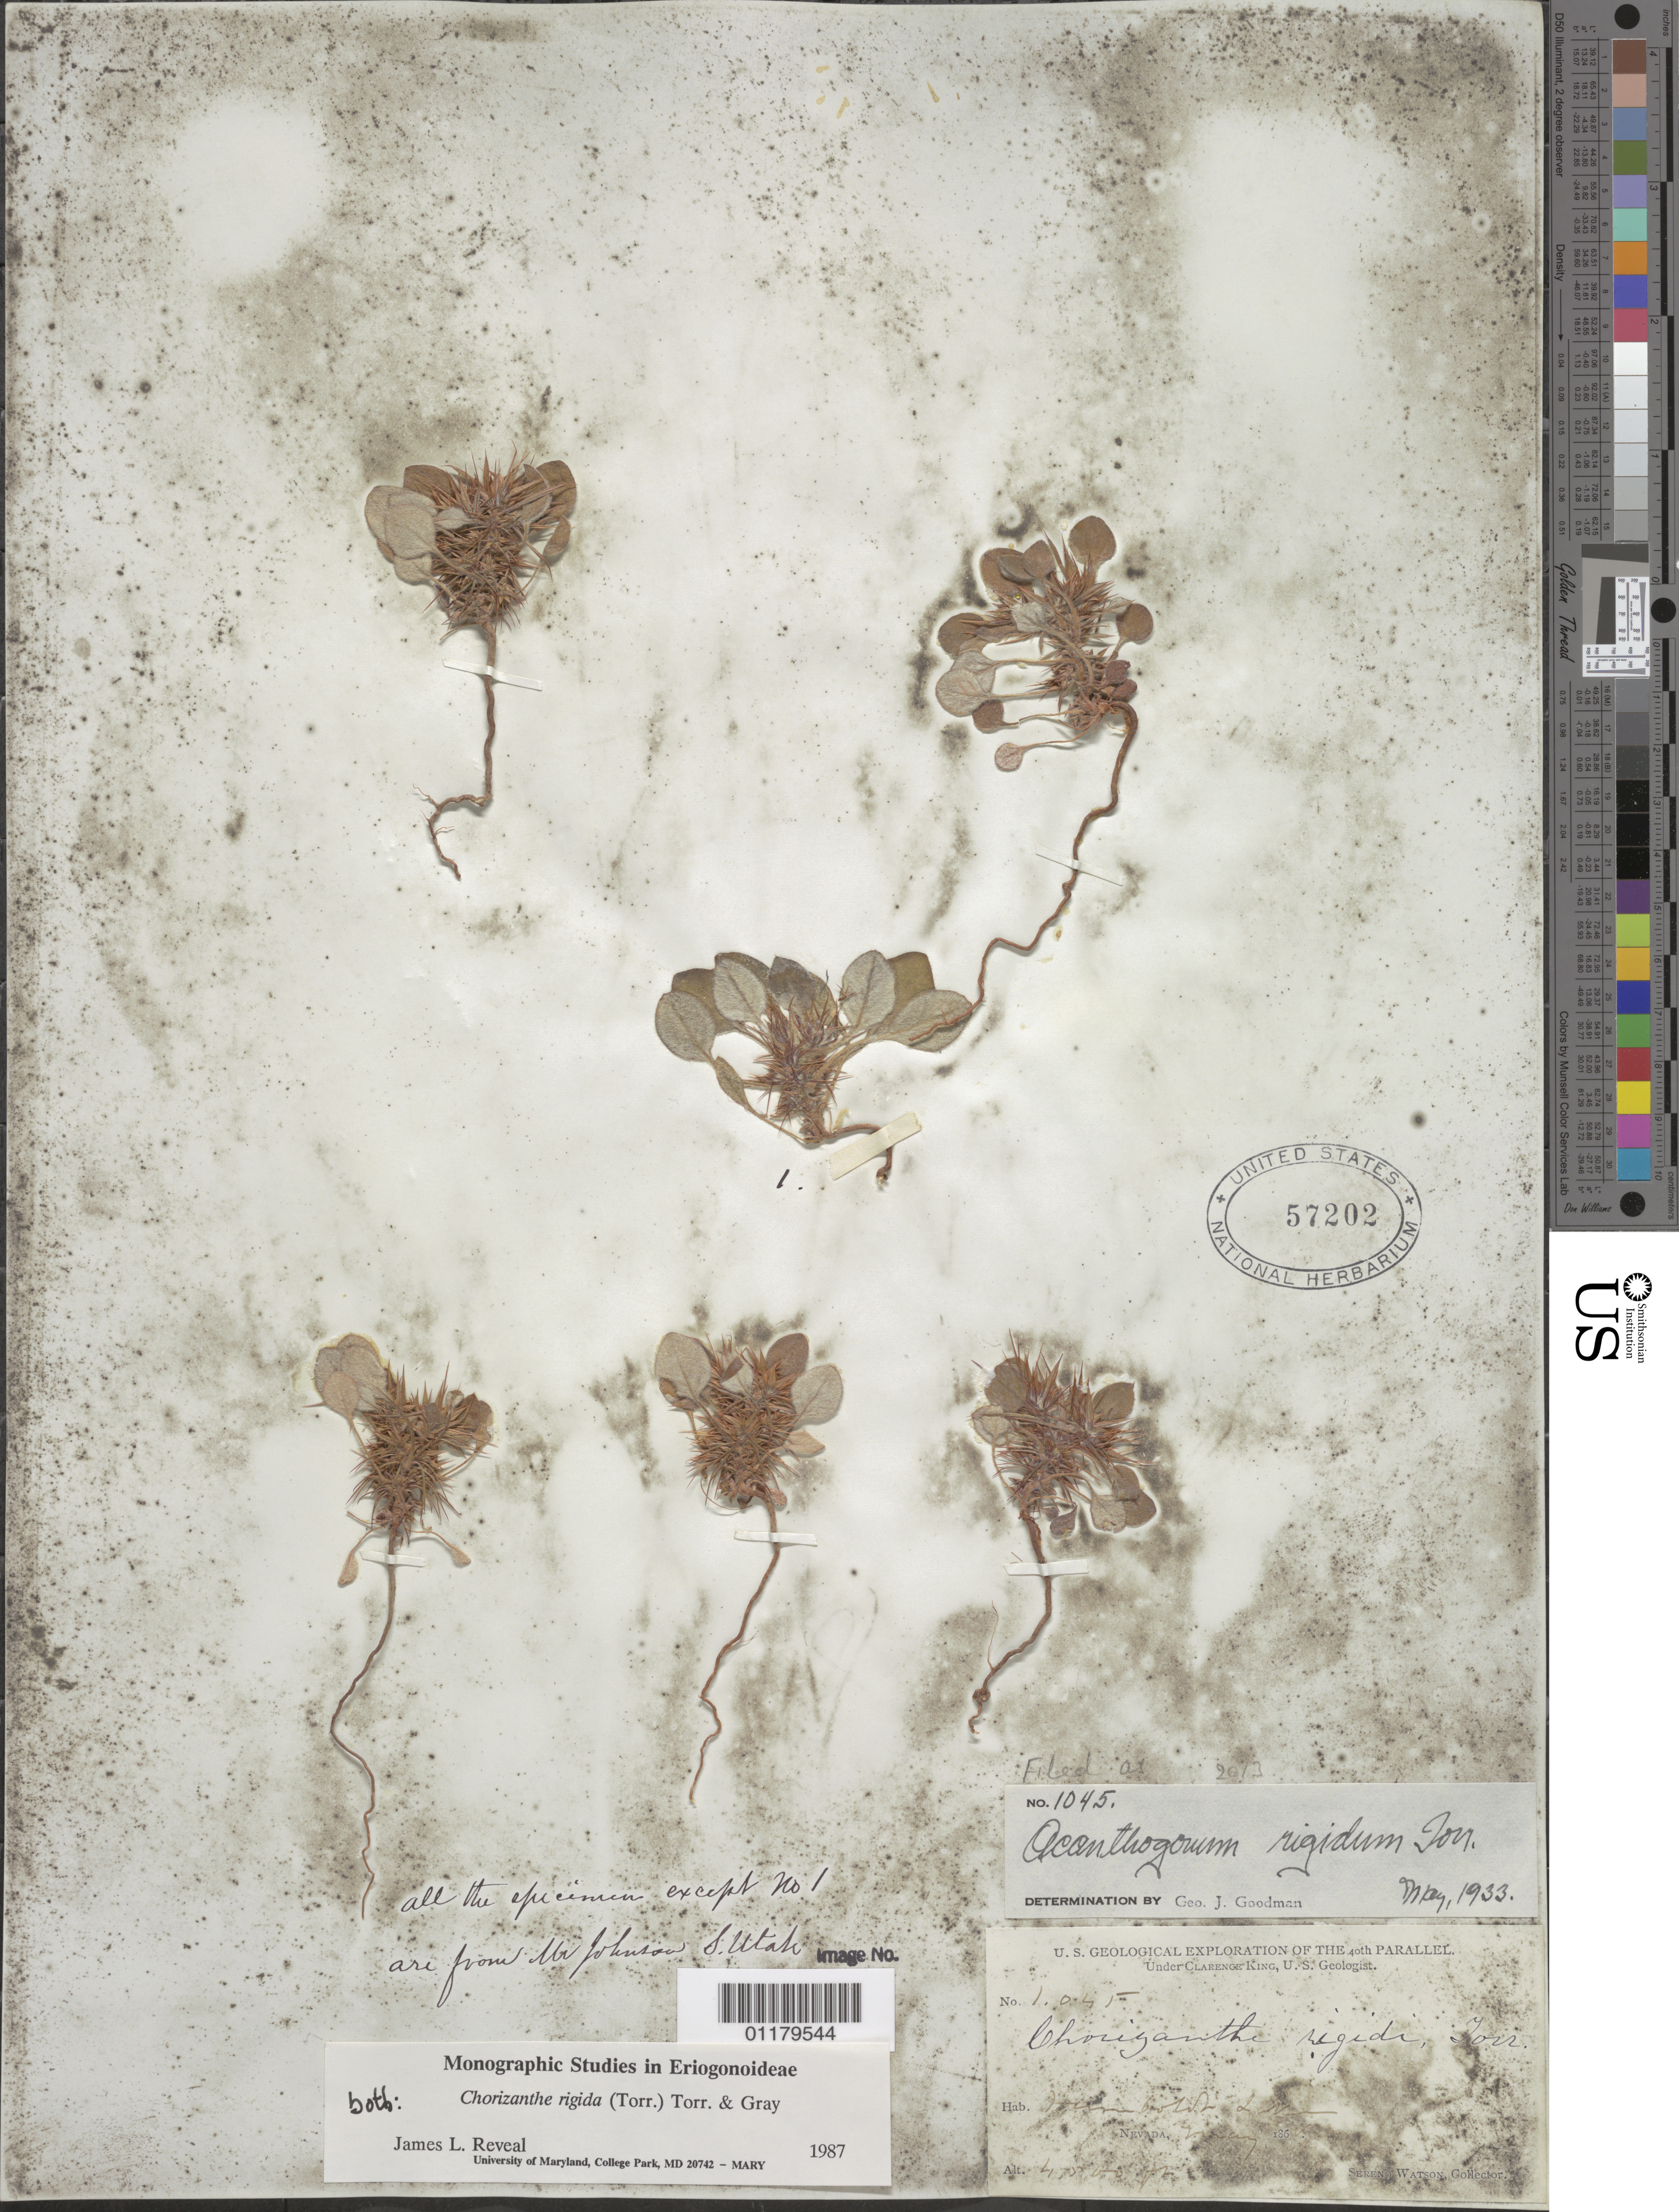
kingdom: Plantae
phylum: Tracheophyta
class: Magnoliopsida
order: Caryophyllales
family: Polygonaceae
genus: Chorizanthe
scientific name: Chorizanthe rigida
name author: (Torr.) Torr. & A. Gray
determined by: Reveal, J. L.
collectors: S. Watson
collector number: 1045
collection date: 1868-05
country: United States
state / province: Nevada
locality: Humboldt Lake.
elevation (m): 1372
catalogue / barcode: US 57202